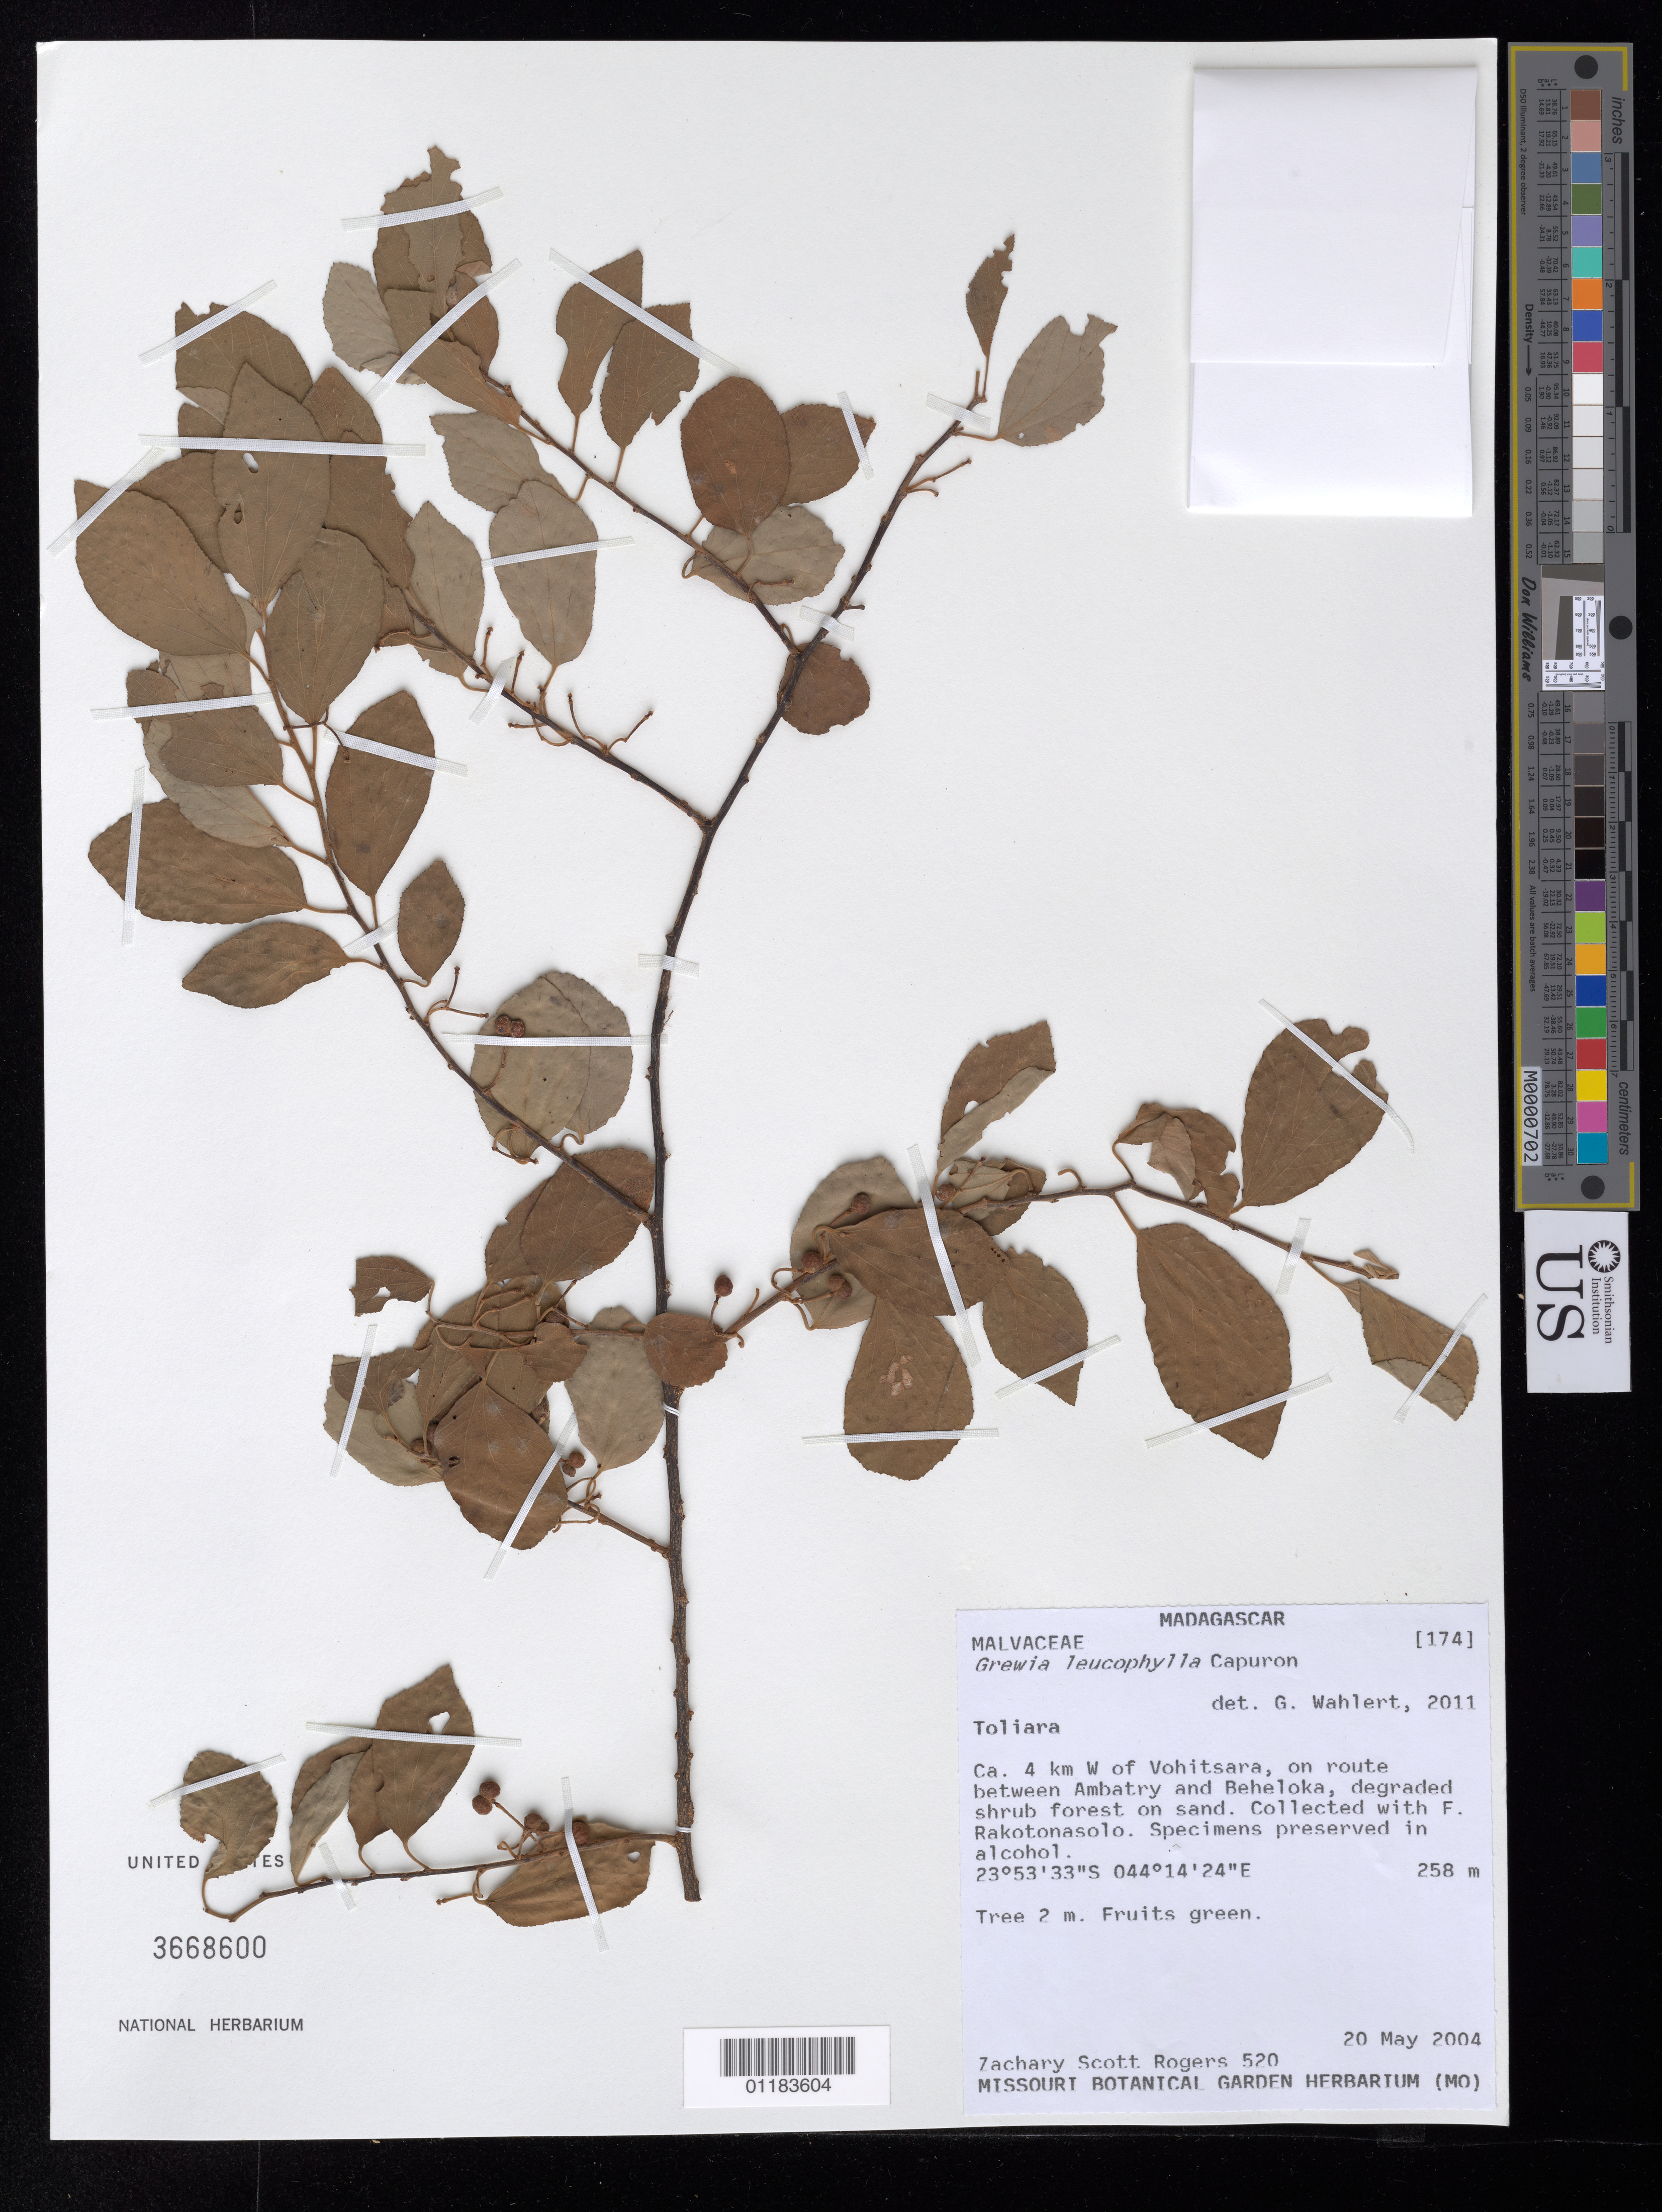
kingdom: Plantae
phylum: Tracheophyta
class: Magnoliopsida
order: Malvales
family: Malvaceae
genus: Grewia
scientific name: Grewia leucophylla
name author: Capuron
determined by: Wahlert, G. A.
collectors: Z. S. Rogers & F. Rakotonasolo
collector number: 520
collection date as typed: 20 May 2004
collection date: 2004-05-20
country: Madagascar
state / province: Atsimo-Andrefana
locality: Ca. 4 km W of Vohitsara, n route between Ambatry and Beheloka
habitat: degraded shrub forest on sand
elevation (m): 258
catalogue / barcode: US 3668600